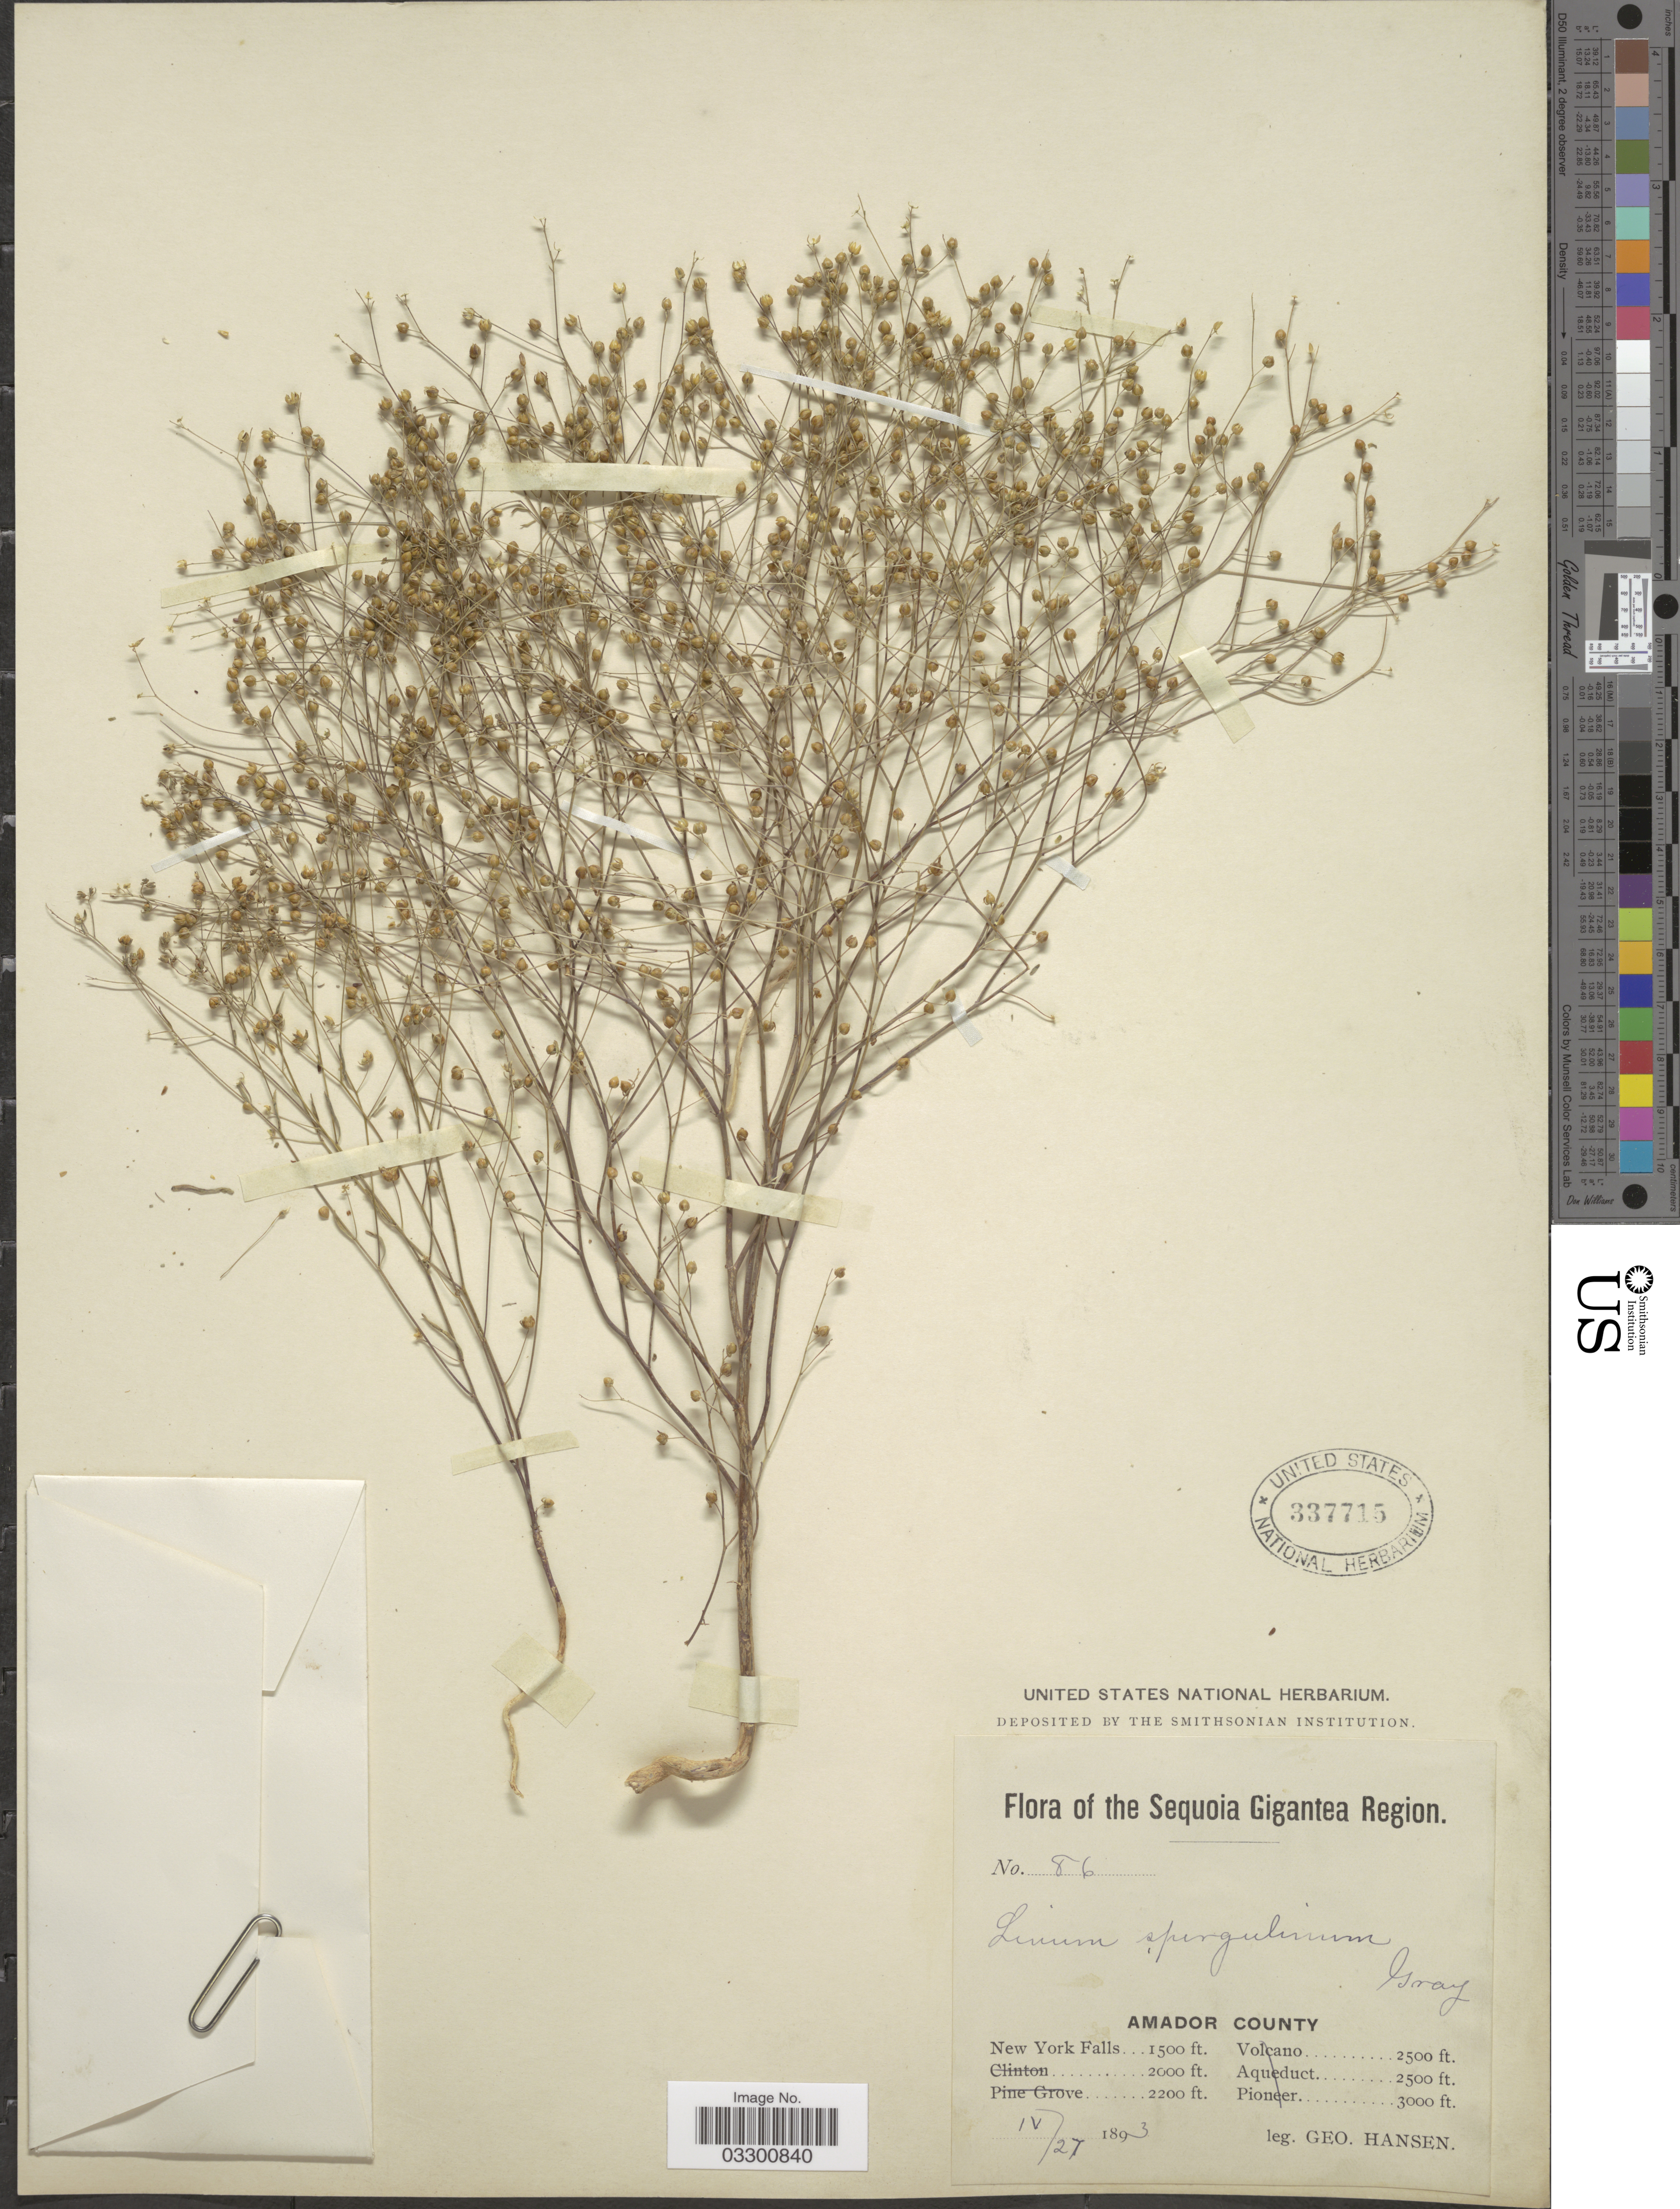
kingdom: Plantae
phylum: Tracheophyta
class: Magnoliopsida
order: Malpighiales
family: Linaceae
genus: Hesperolinon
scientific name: Hesperolinon spergulinum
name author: (A. Gray) Small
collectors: G. Hansen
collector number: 86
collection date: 1893-04-27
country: United States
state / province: California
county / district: Amador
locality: The Sequoia Gigantea Region. Amador County, New York Falls.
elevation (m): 457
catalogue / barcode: US 337715